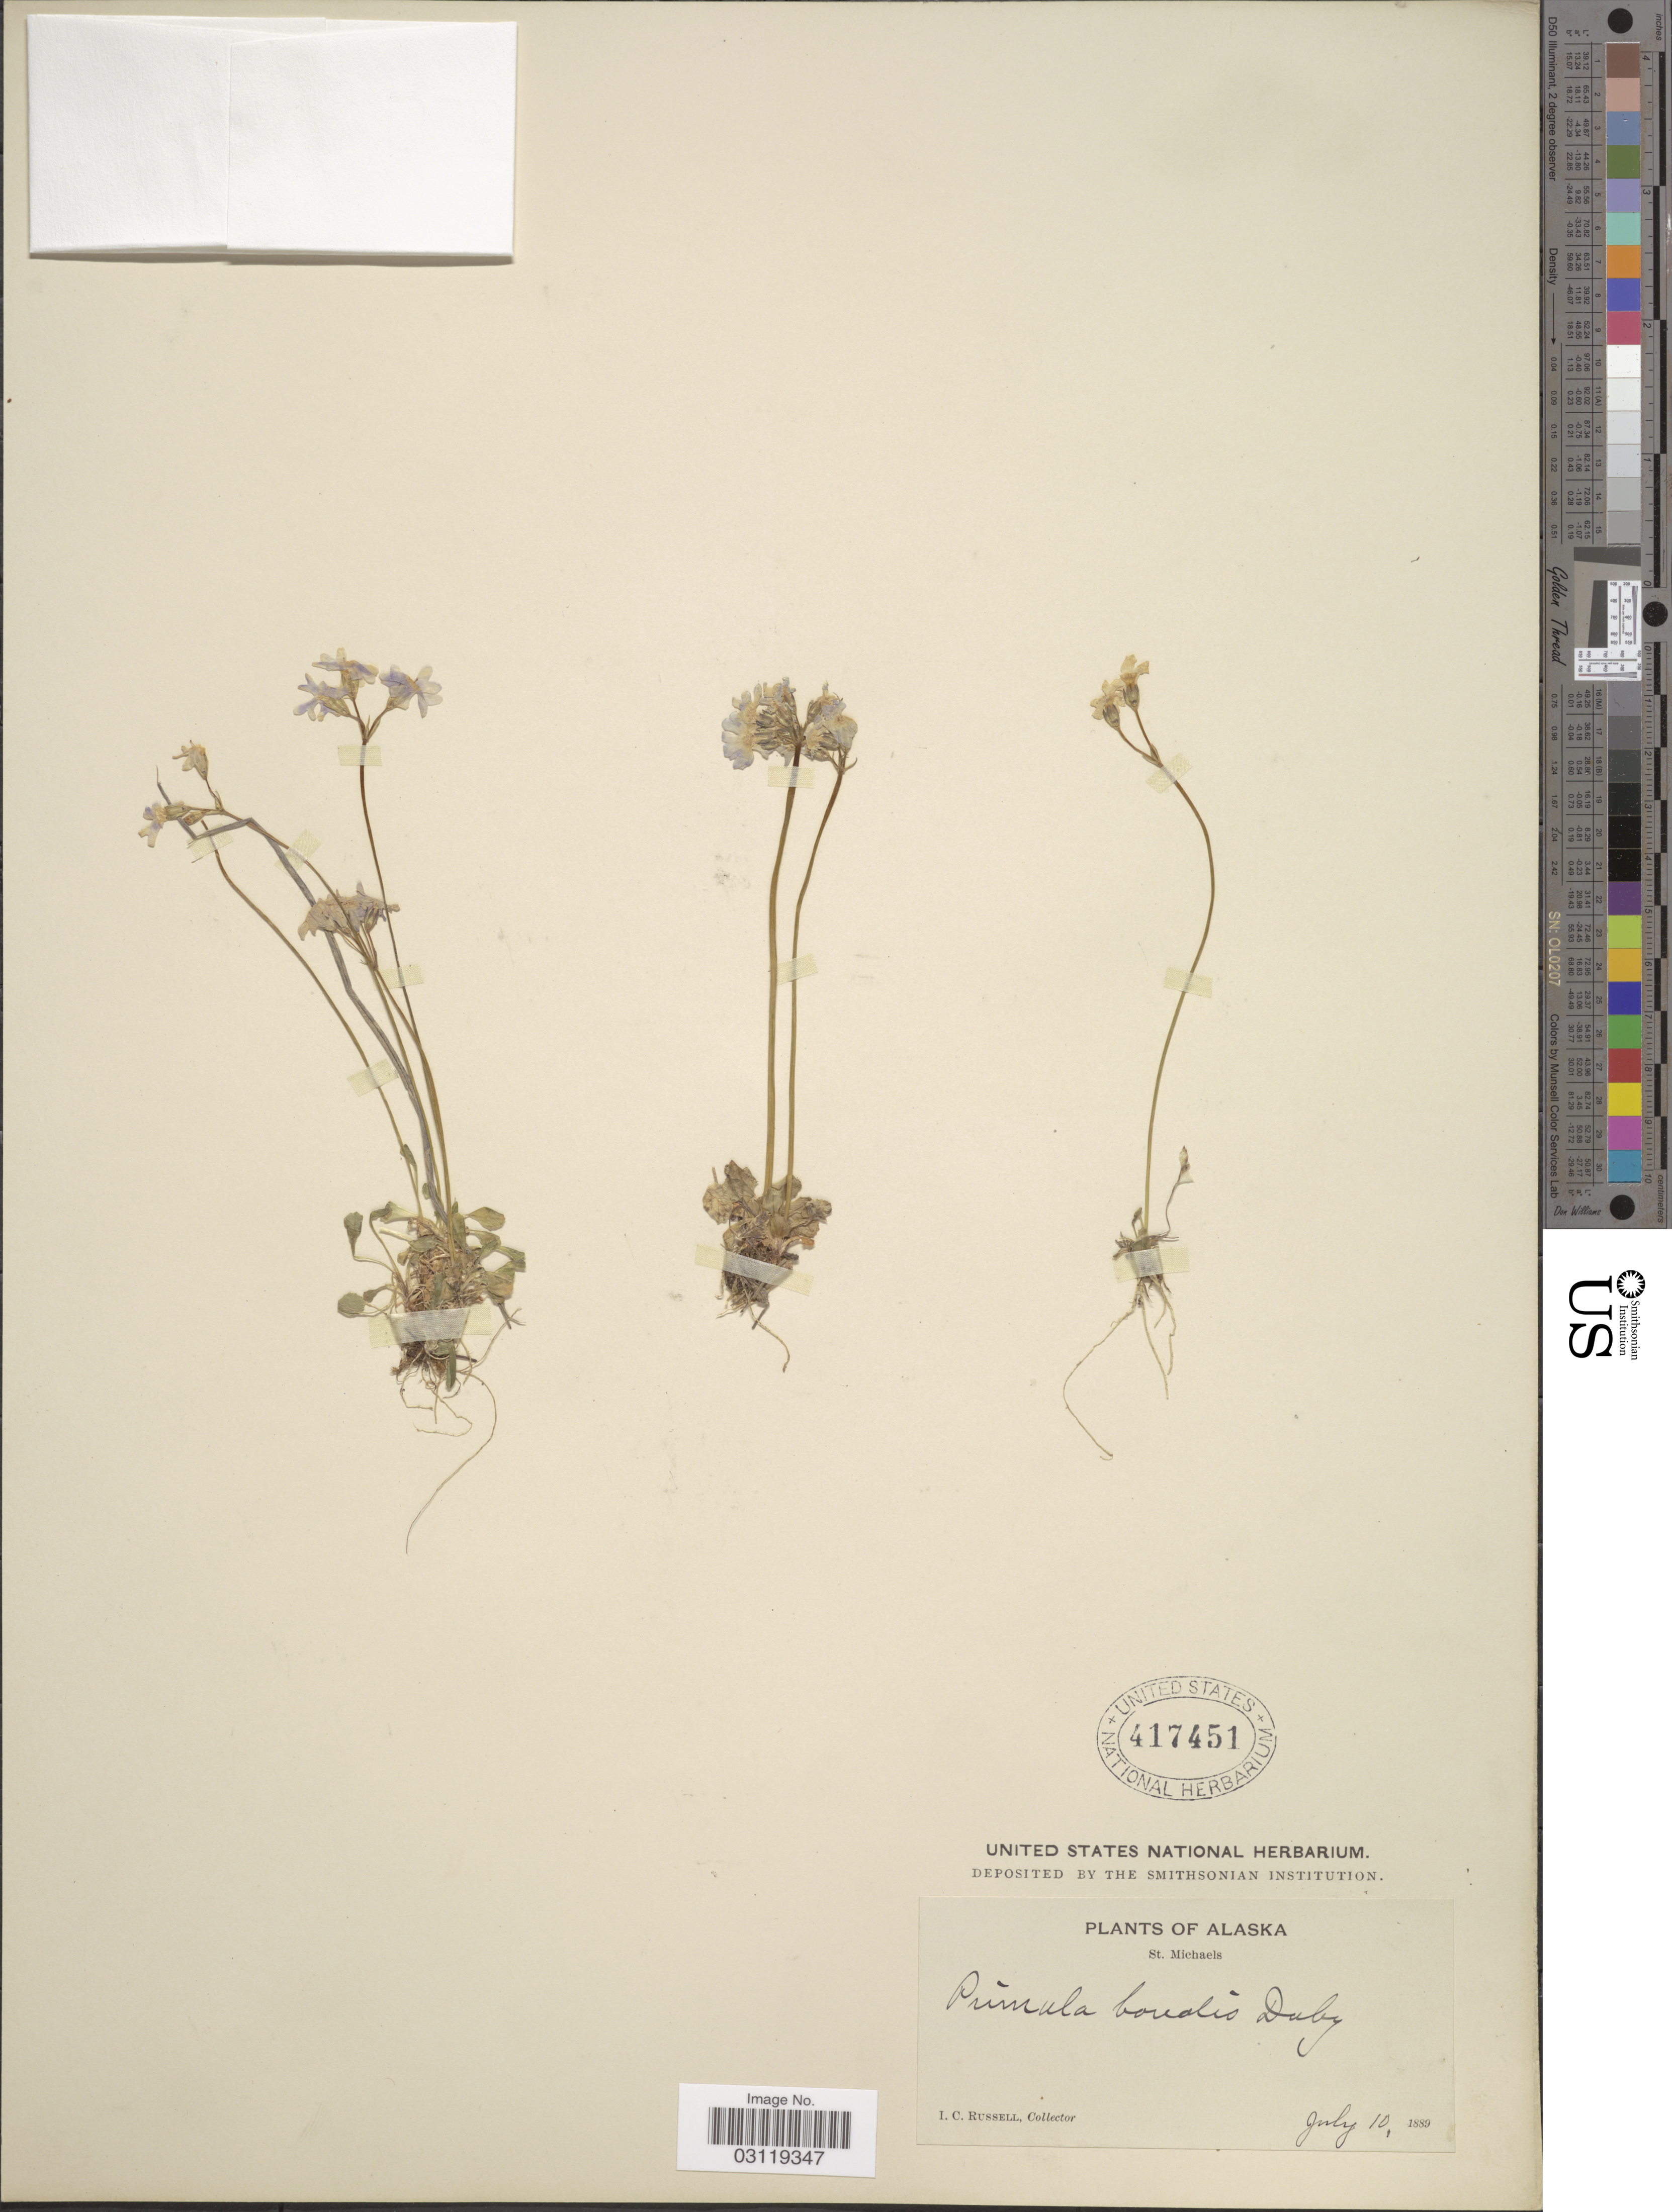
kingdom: Plantae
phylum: Tracheophyta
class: Magnoliopsida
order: Ericales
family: Primulaceae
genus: Primula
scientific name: Primula borealis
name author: Duby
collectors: I. C. Russell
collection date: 1889-07-10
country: United States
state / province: Alaska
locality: St. Michaels.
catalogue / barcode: US 417451